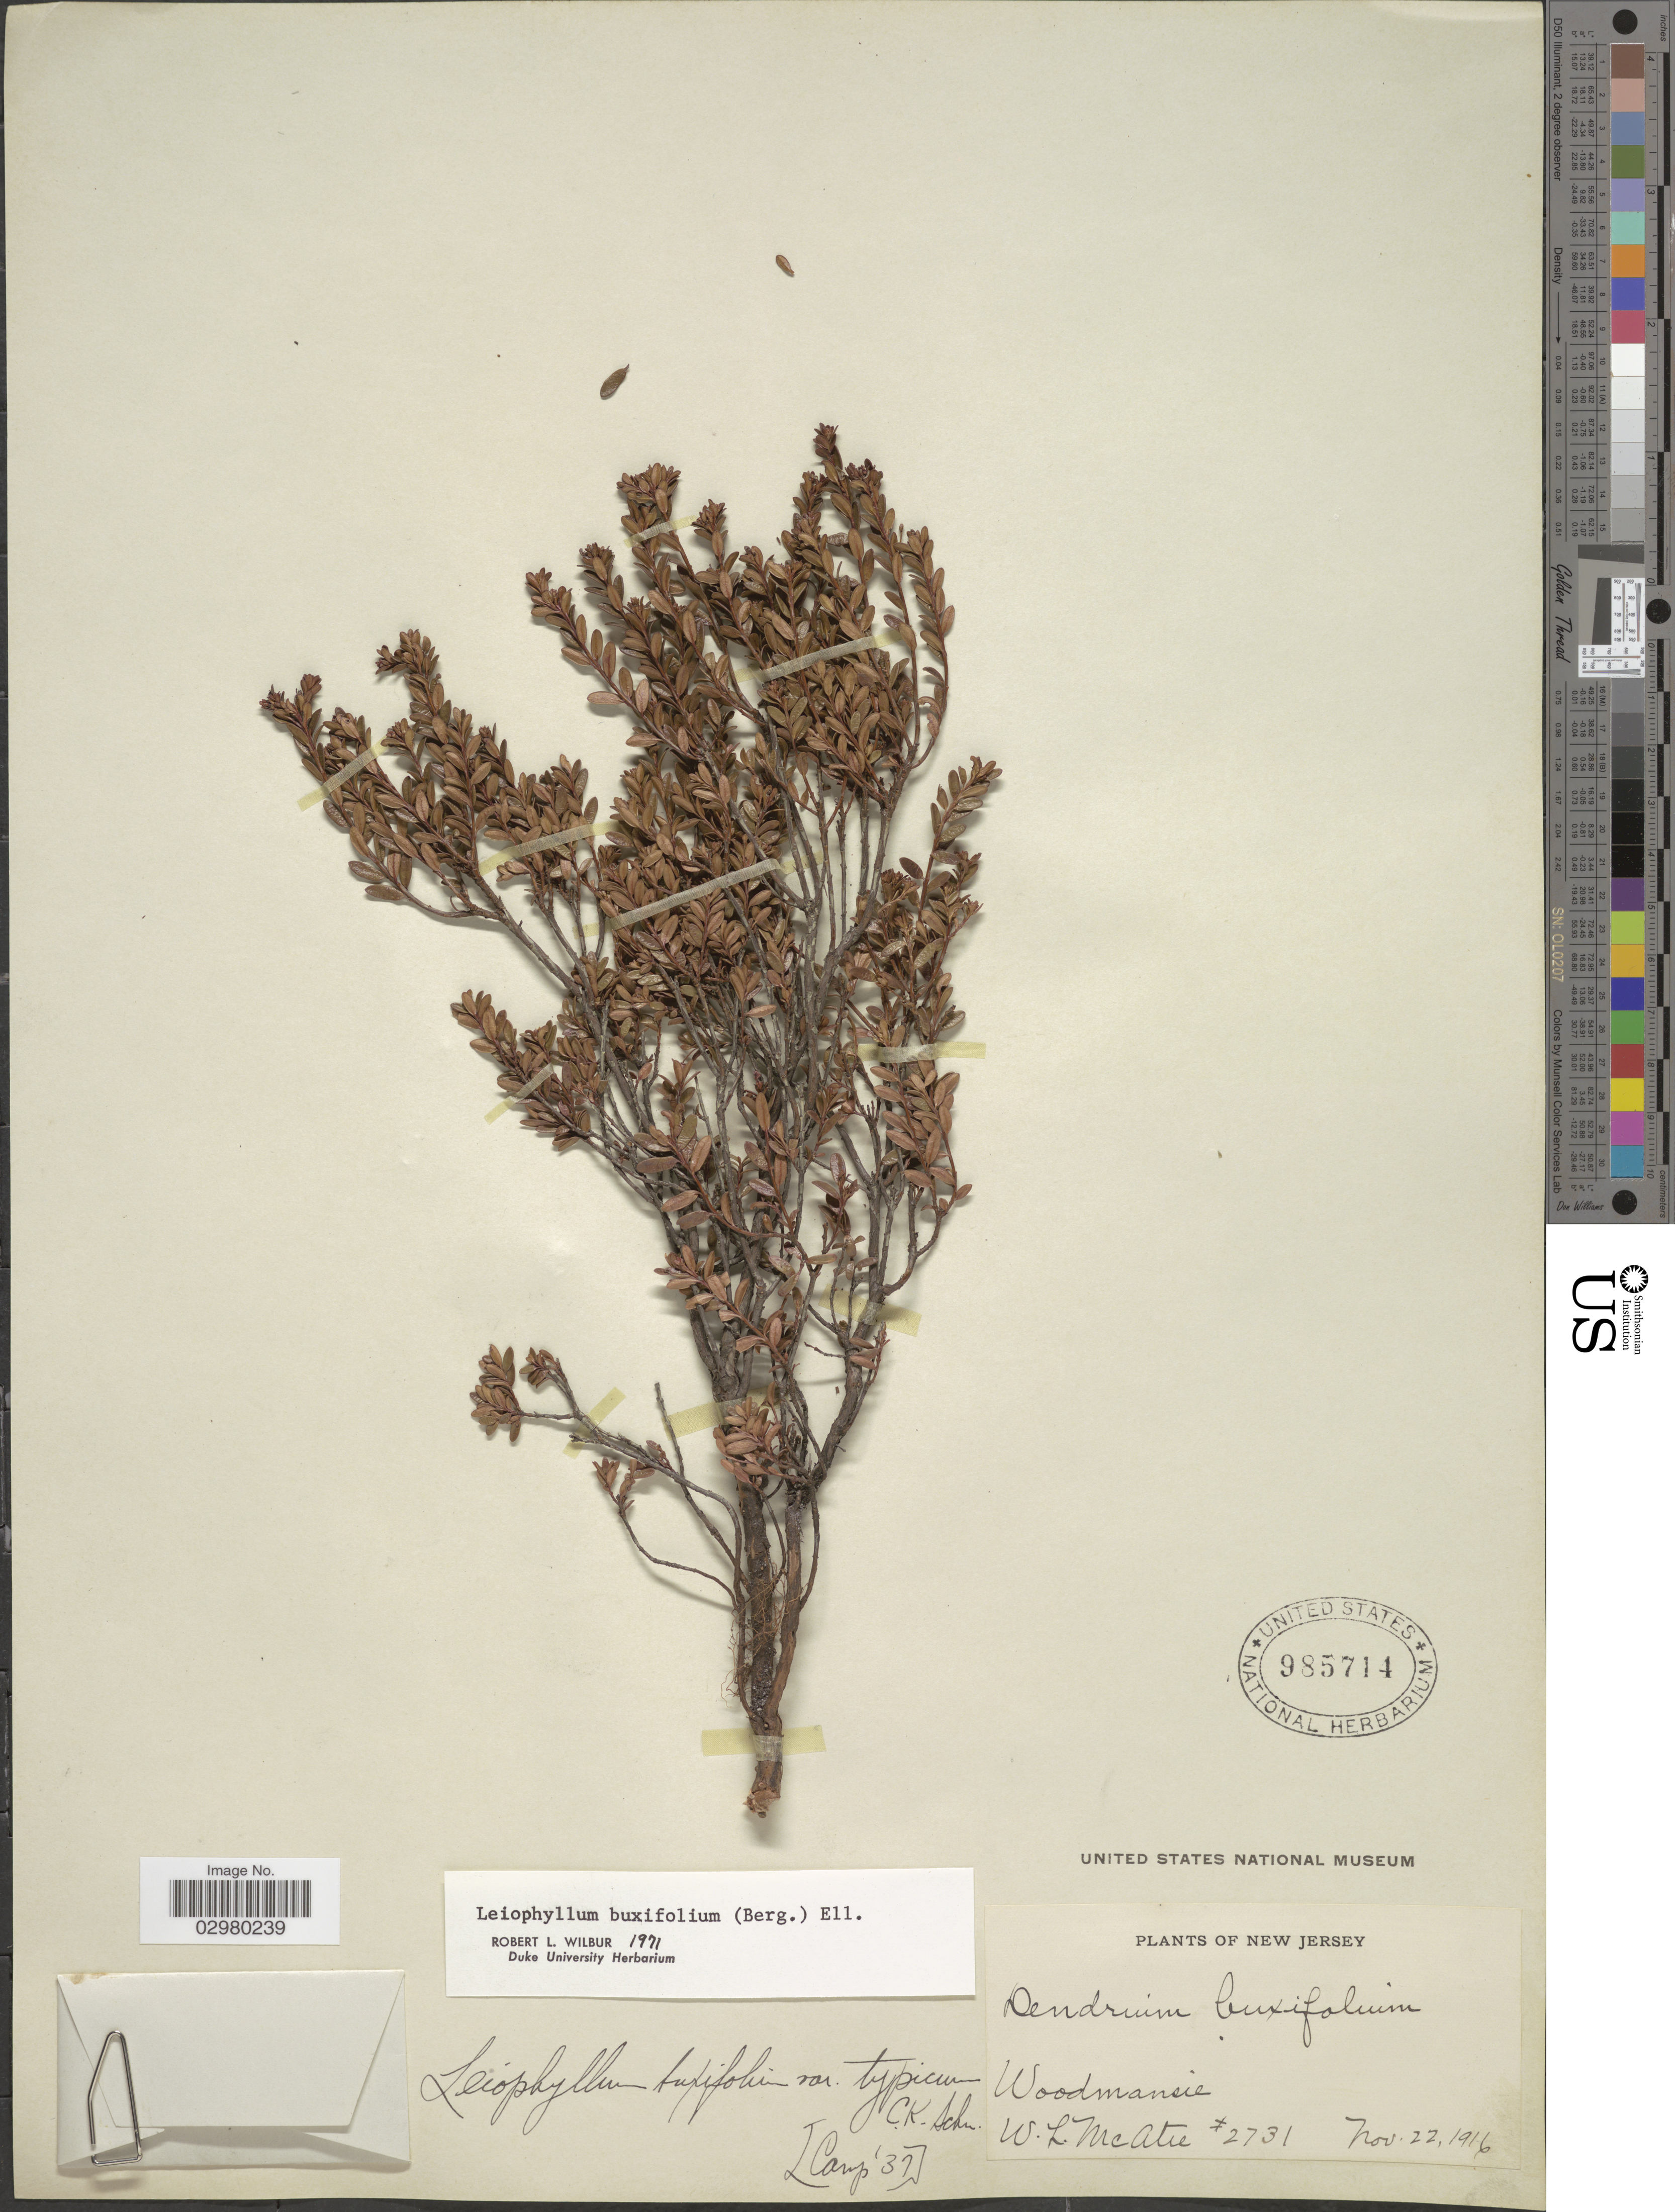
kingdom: Plantae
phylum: Tracheophyta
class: Magnoliopsida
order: Ericales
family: Ericaceae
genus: Leiophyllum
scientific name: Leiophyllum buxifolium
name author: (Bergius) Elliott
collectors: W. McAtee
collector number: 2731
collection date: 1916-11-22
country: United States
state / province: New Jersey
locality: Woodmansie.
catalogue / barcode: US 985714